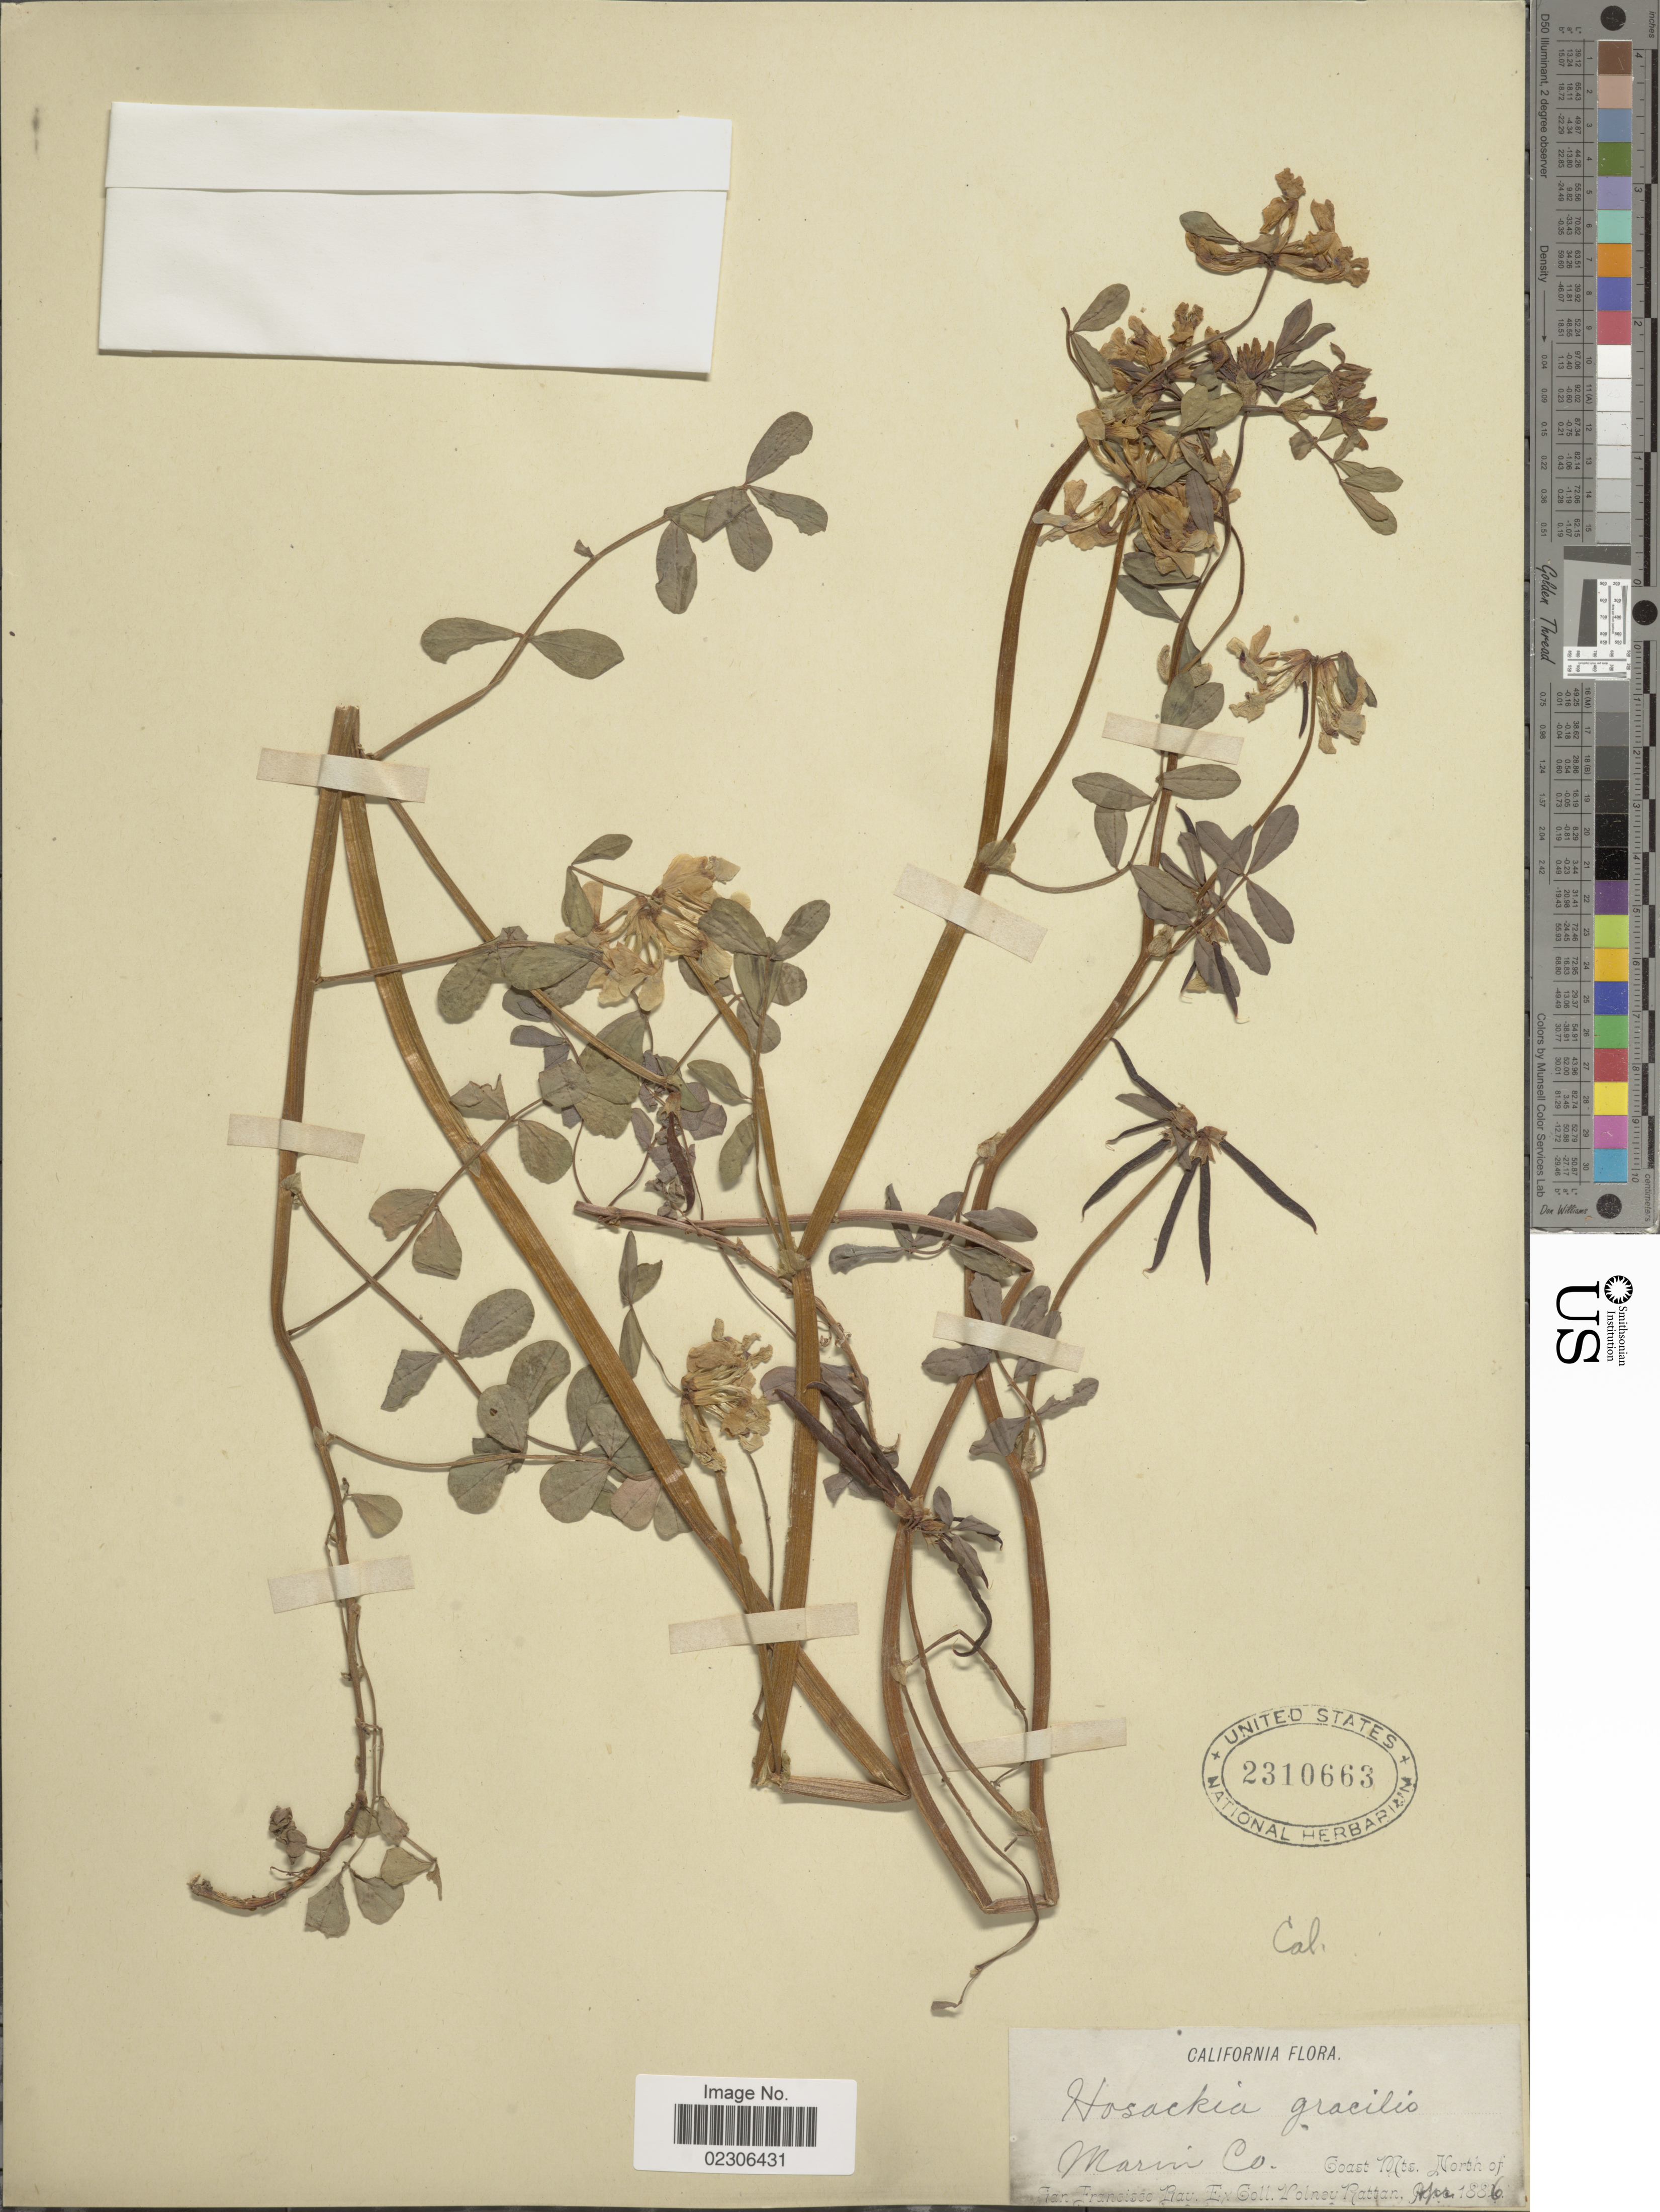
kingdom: Plantae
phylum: Tracheophyta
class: Magnoliopsida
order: Fabales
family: Fabaceae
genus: Lotus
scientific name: Lotus sp.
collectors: ex herb. Voiney Rattan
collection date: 1886-04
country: United States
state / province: California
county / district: San Francisco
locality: Marin Co., Coast Mts. North of San Francisco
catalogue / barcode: US 2310663